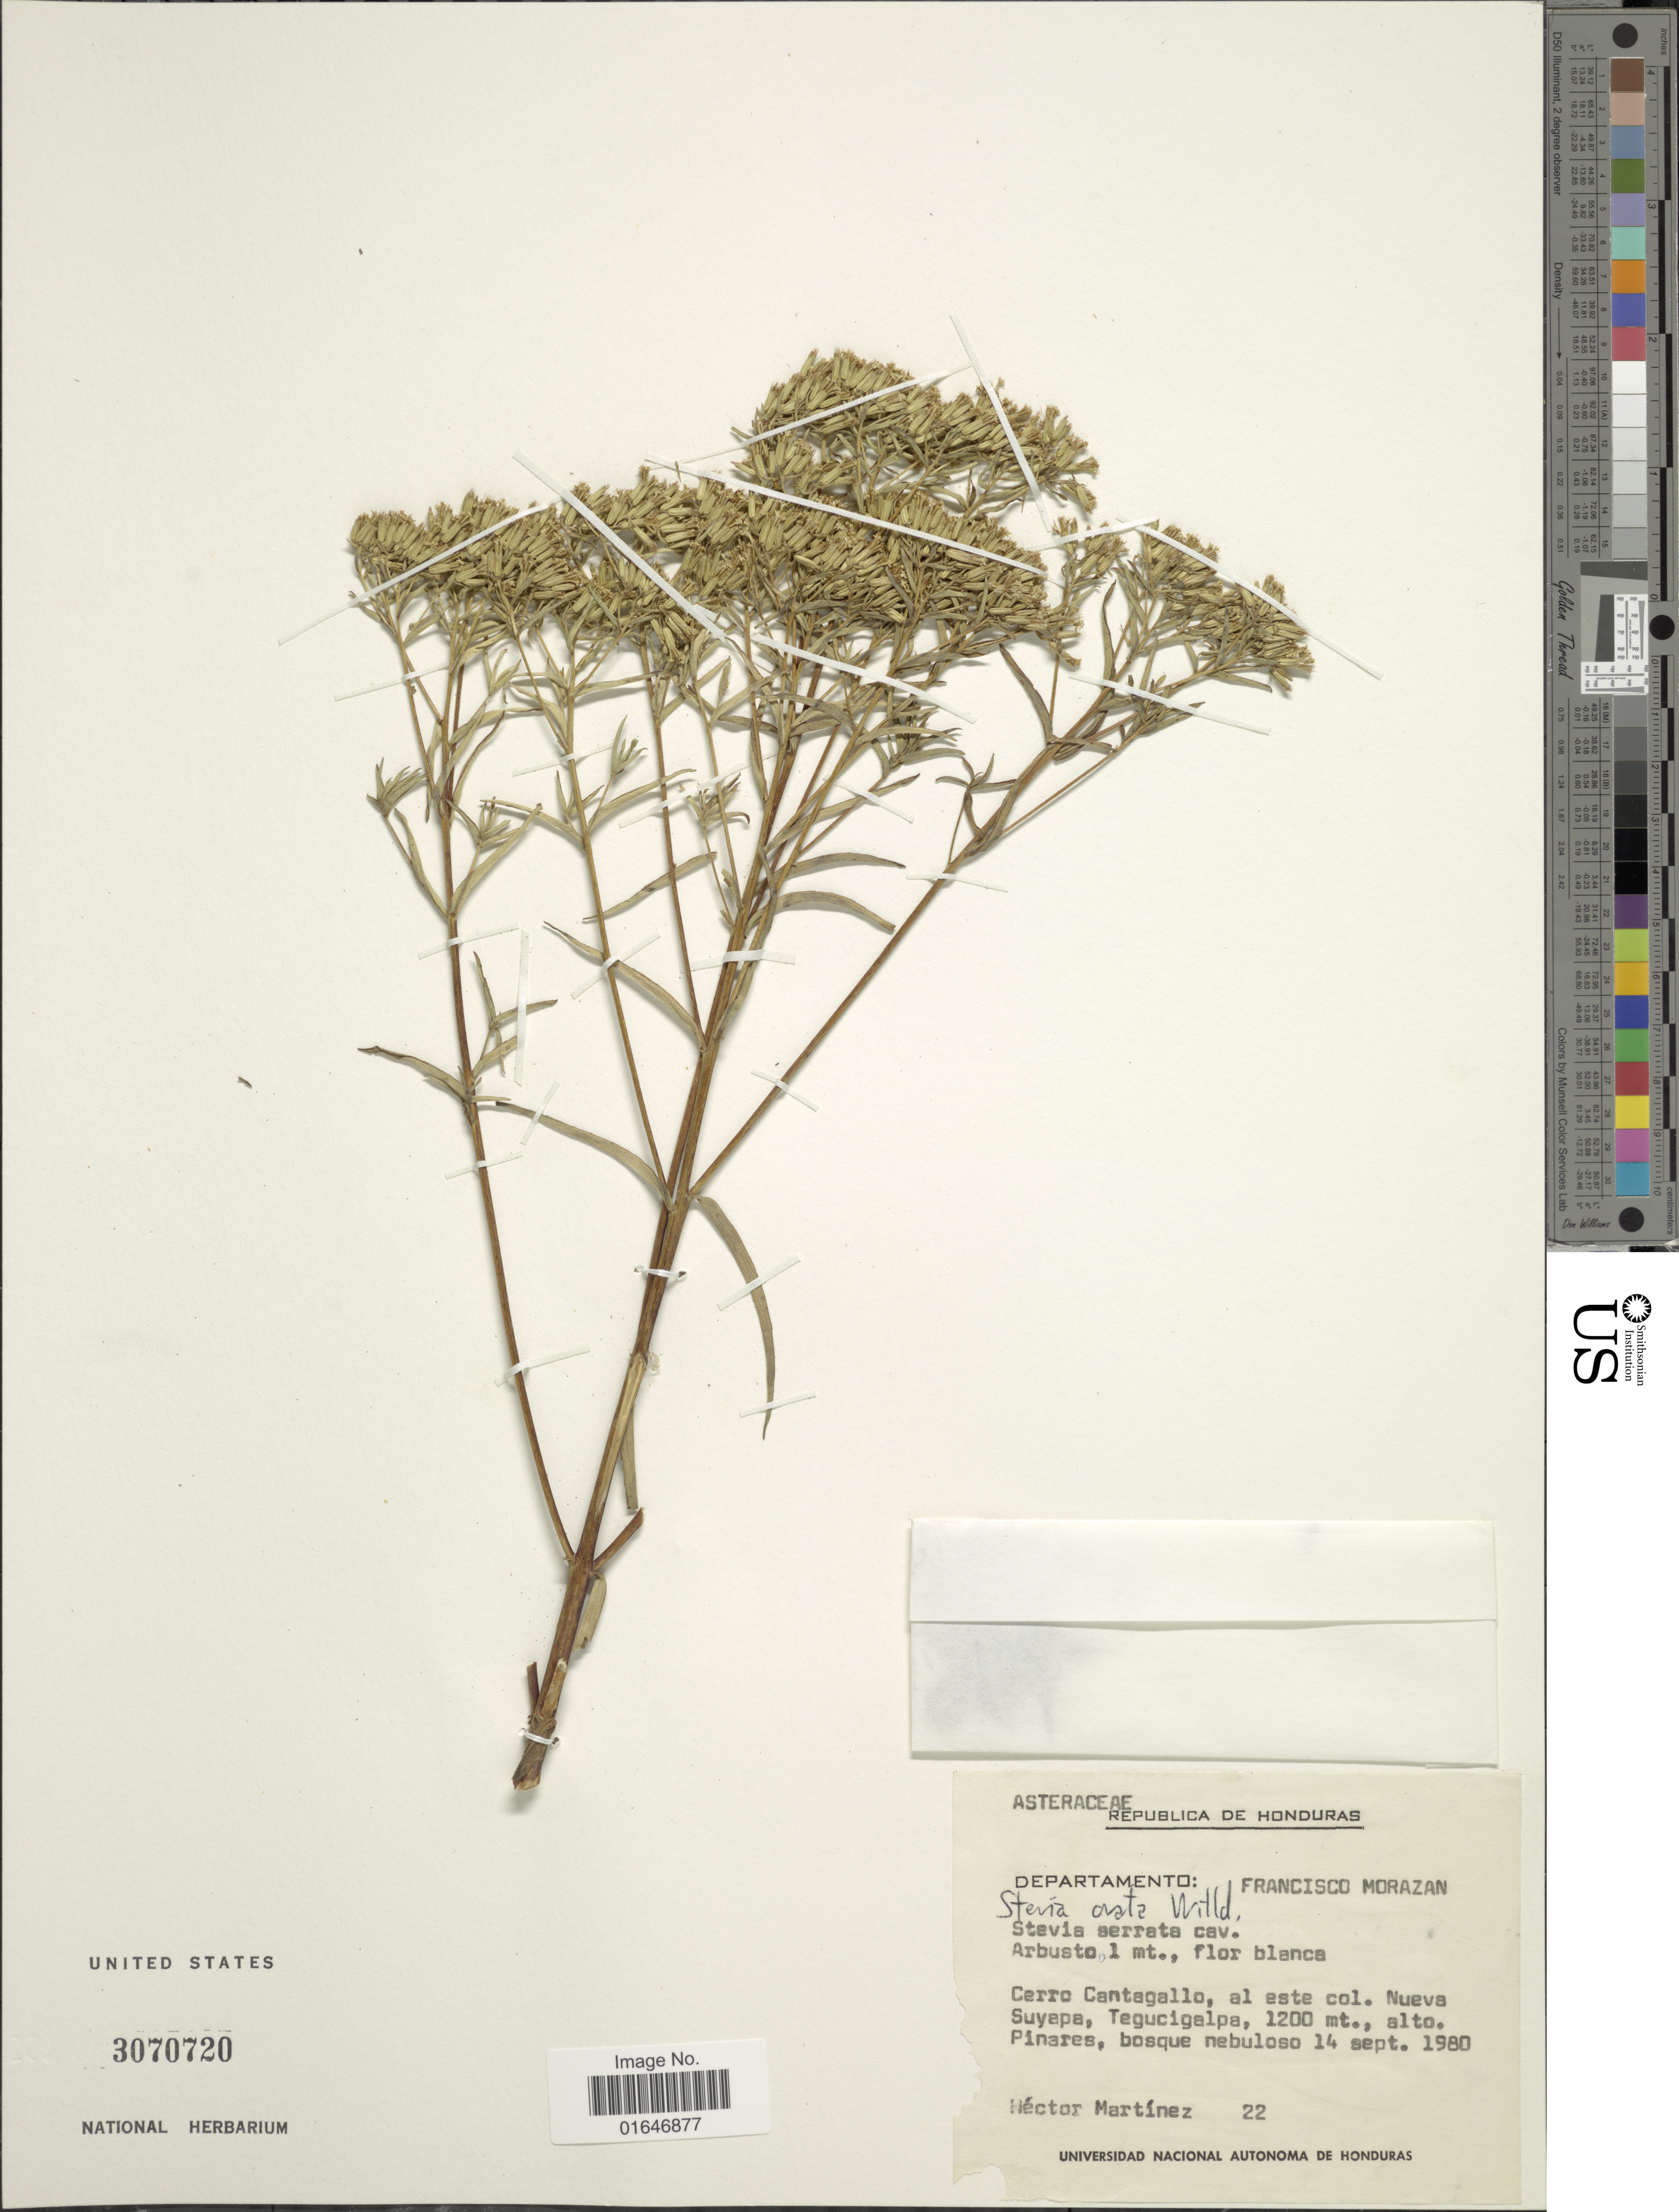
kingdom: Plantae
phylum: Tracheophyta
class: Magnoliopsida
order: Asterales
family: Asteraceae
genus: Stevia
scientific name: Stevia ovata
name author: Willd.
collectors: H. Martínez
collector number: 22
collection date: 1980-09-14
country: Honduras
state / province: Fco. Morazán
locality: Cerro Cantagallo, al este col. Nueva Suyapa, Tegucigalpa.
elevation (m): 1200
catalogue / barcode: US 3070720